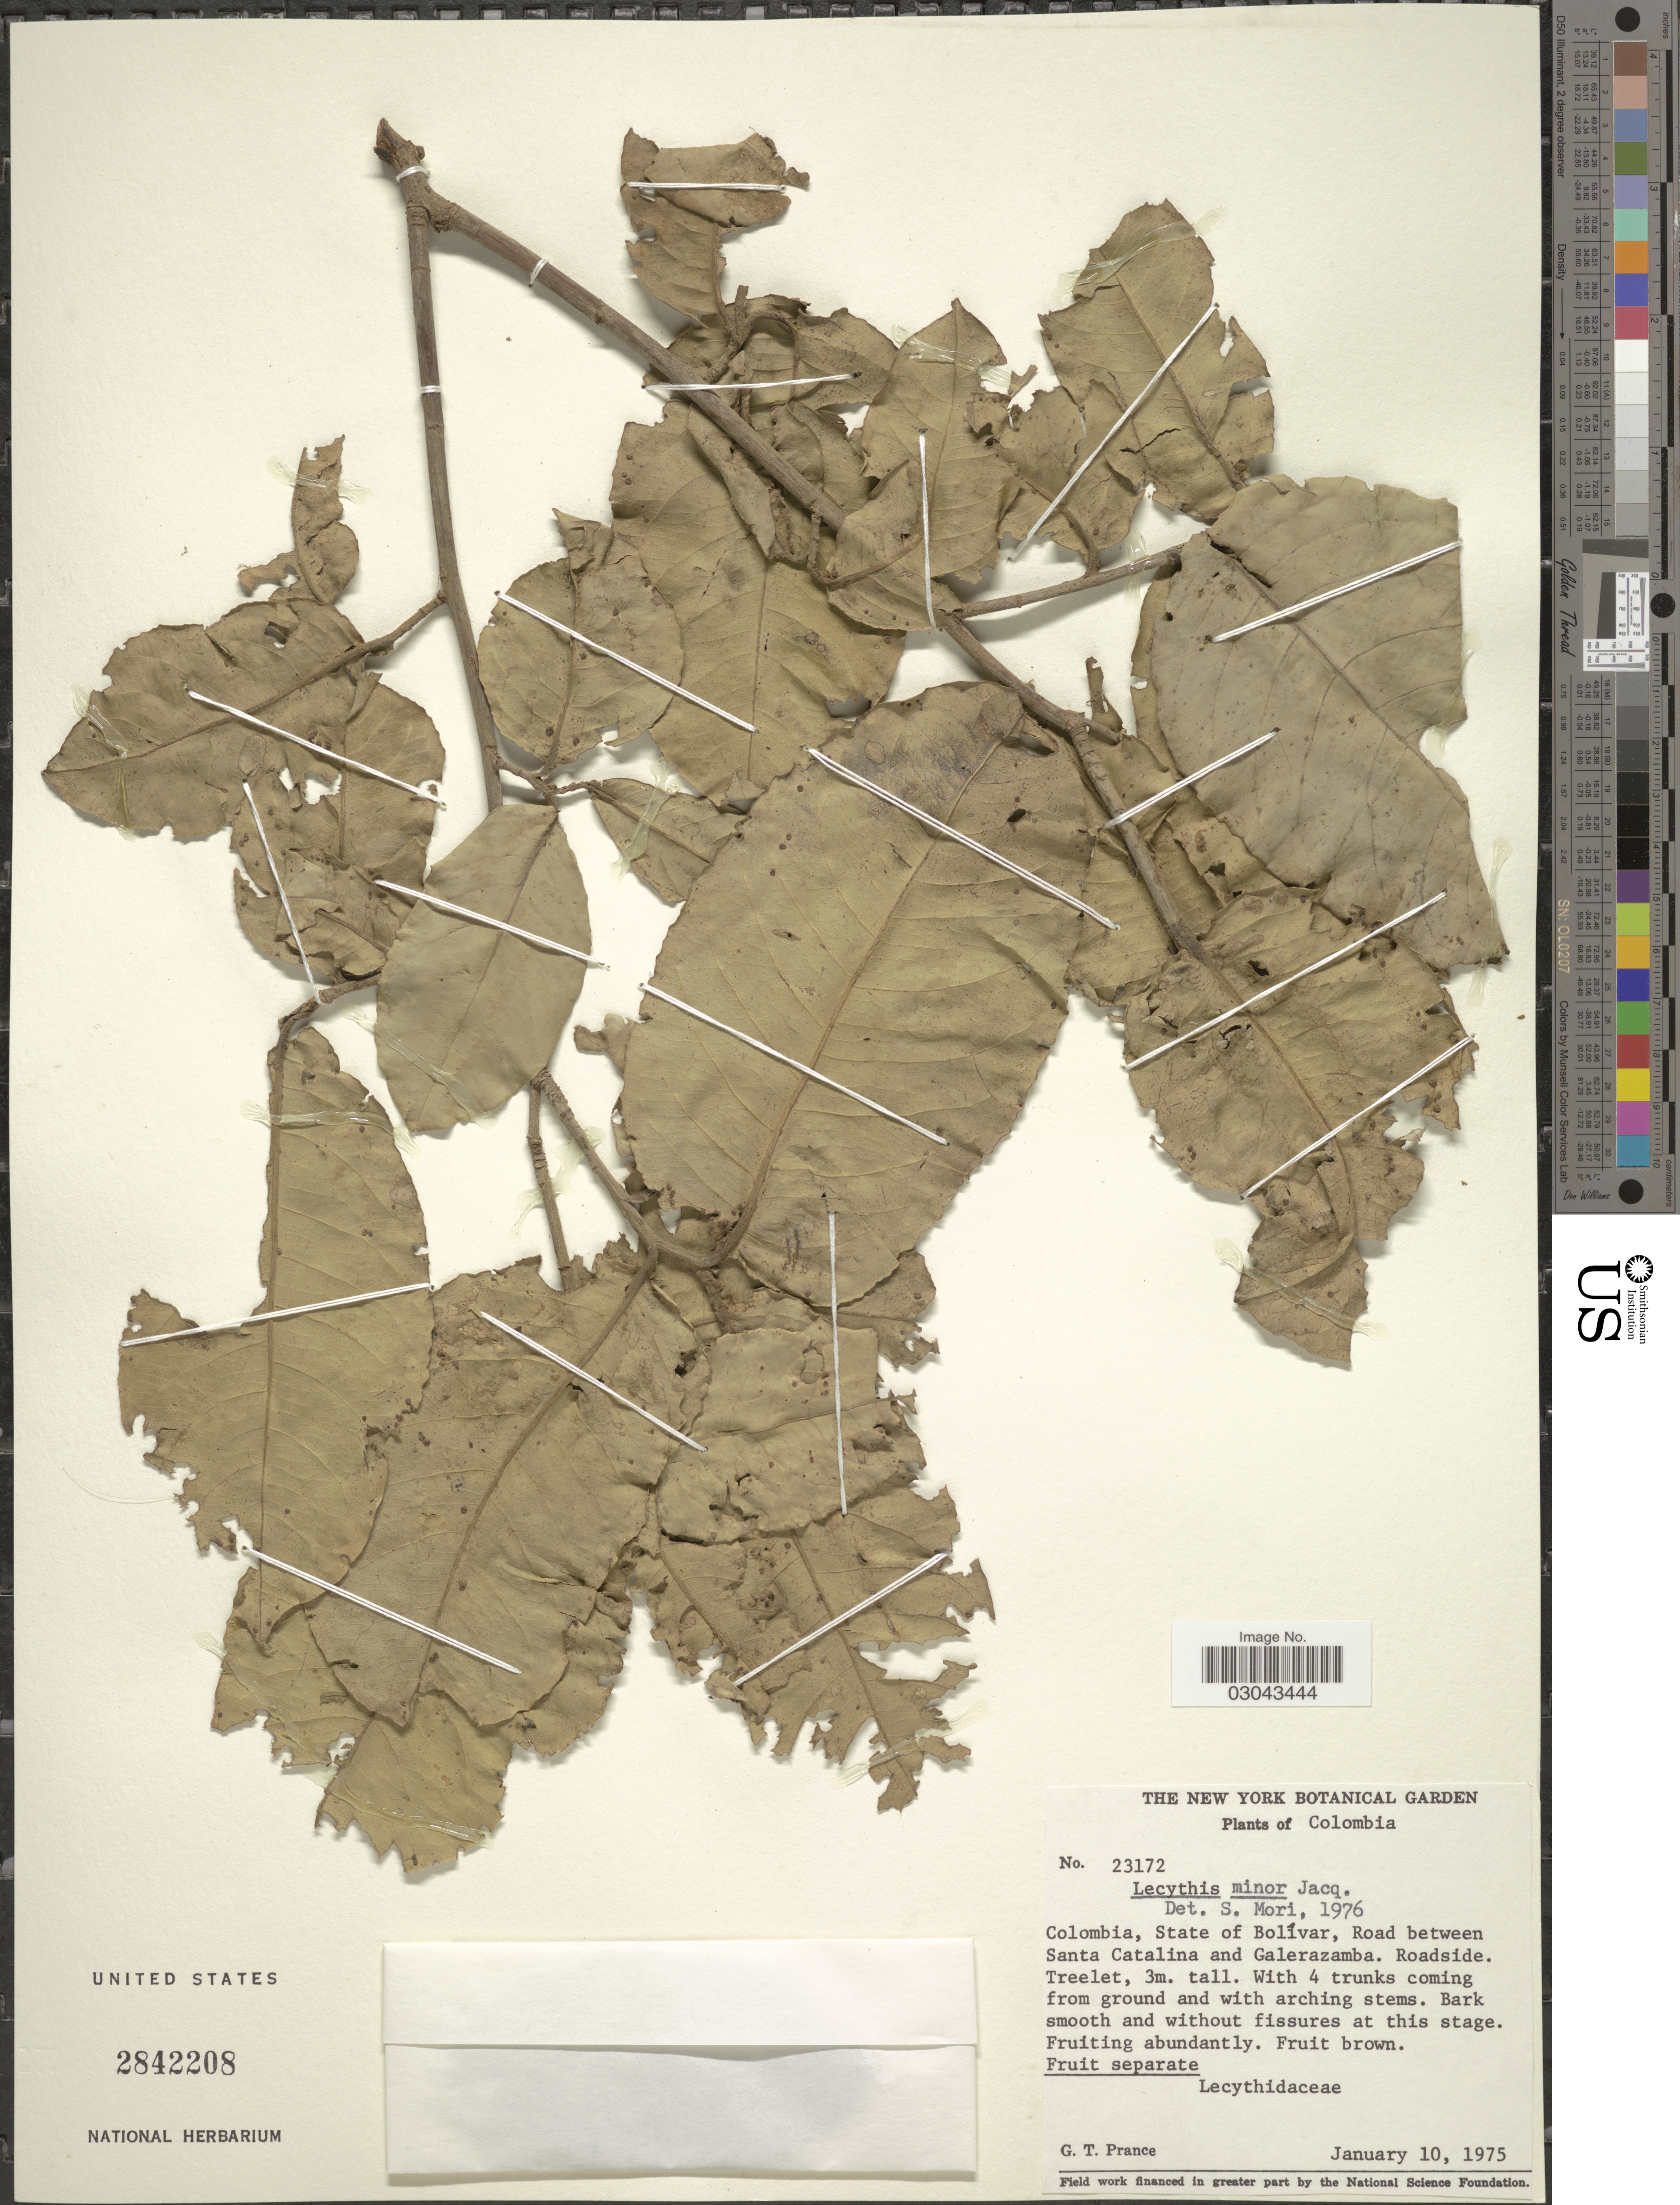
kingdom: Plantae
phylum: Tracheophyta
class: Magnoliopsida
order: Ericales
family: Lecythidaceae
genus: Lecythis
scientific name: Lecythis minor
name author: Jacq.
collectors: G. T. Prance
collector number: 23172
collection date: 1975-01-10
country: Colombia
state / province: Bolívar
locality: Road between Santa Catalina and Galerazamba.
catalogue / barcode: US 2842208